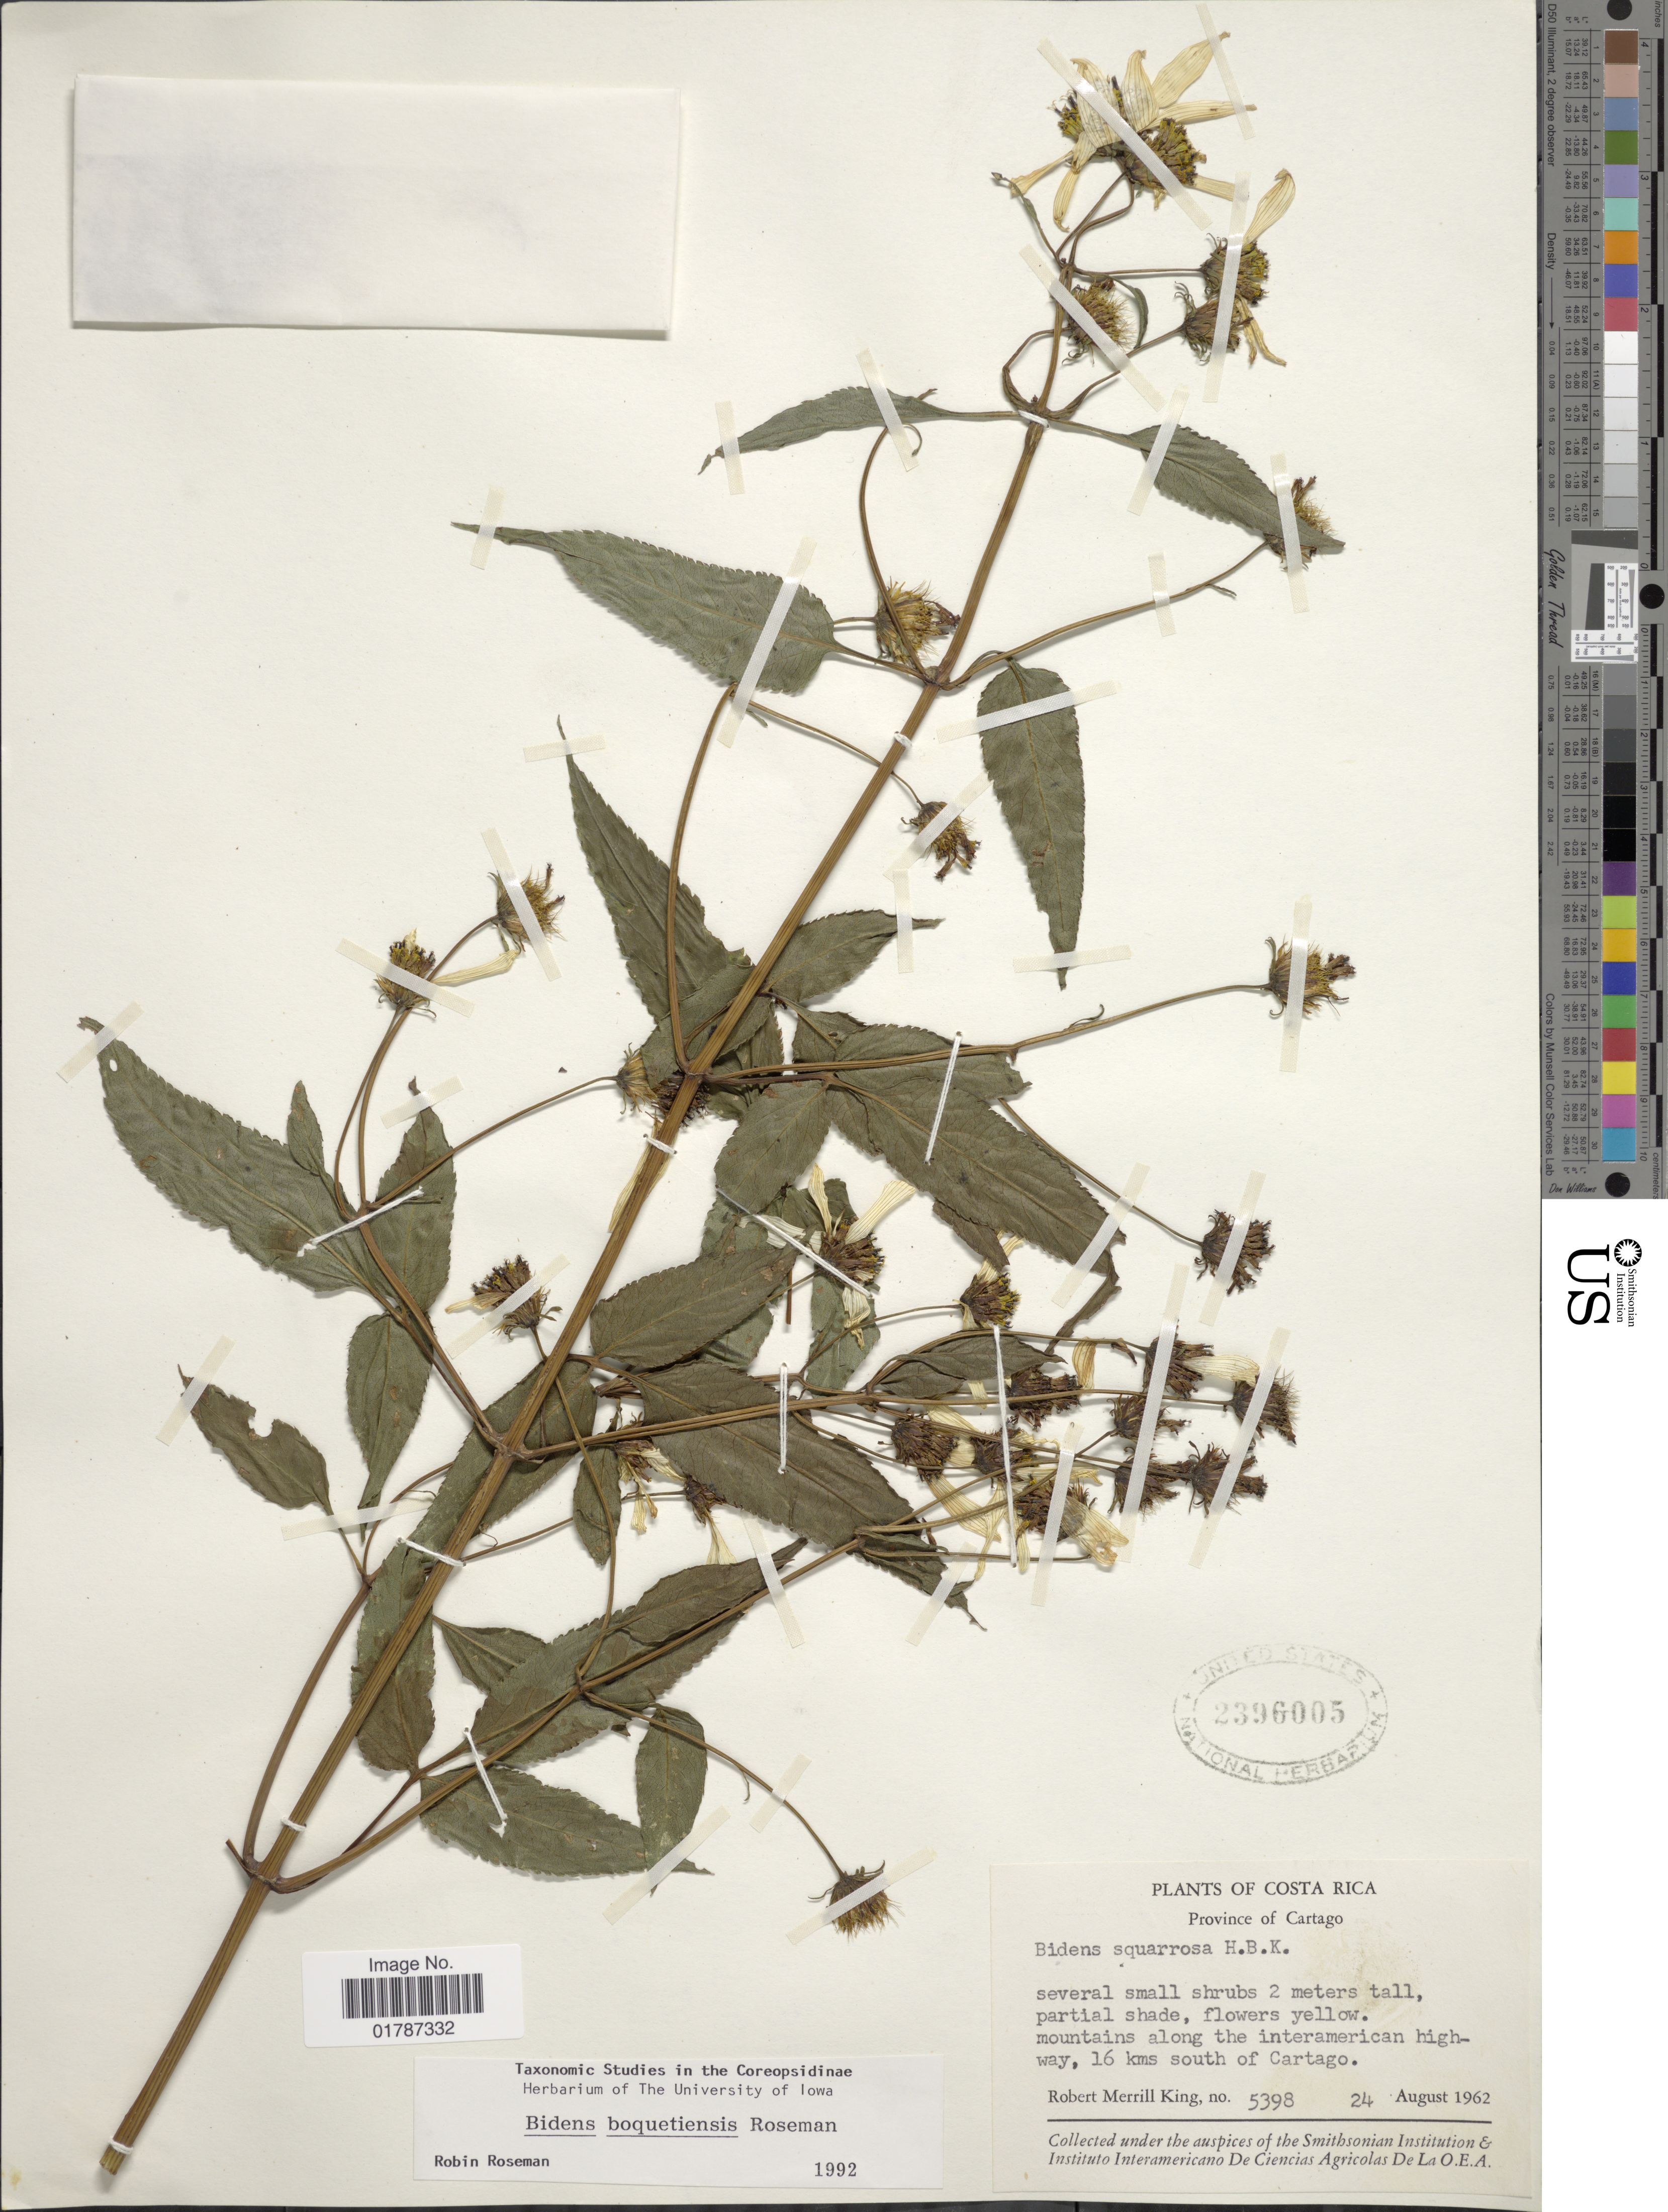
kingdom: Plantae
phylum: Tracheophyta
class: Magnoliopsida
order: Asterales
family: Asteraceae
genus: Bidens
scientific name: Bidens boquetinsis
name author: Roseman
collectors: R. M. King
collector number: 5398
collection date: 1962-08-24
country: Costa Rica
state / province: Cartago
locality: Province of Cartago, Mountains along the interamerican highway, 16 kms south of Cartago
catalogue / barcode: US 2396005